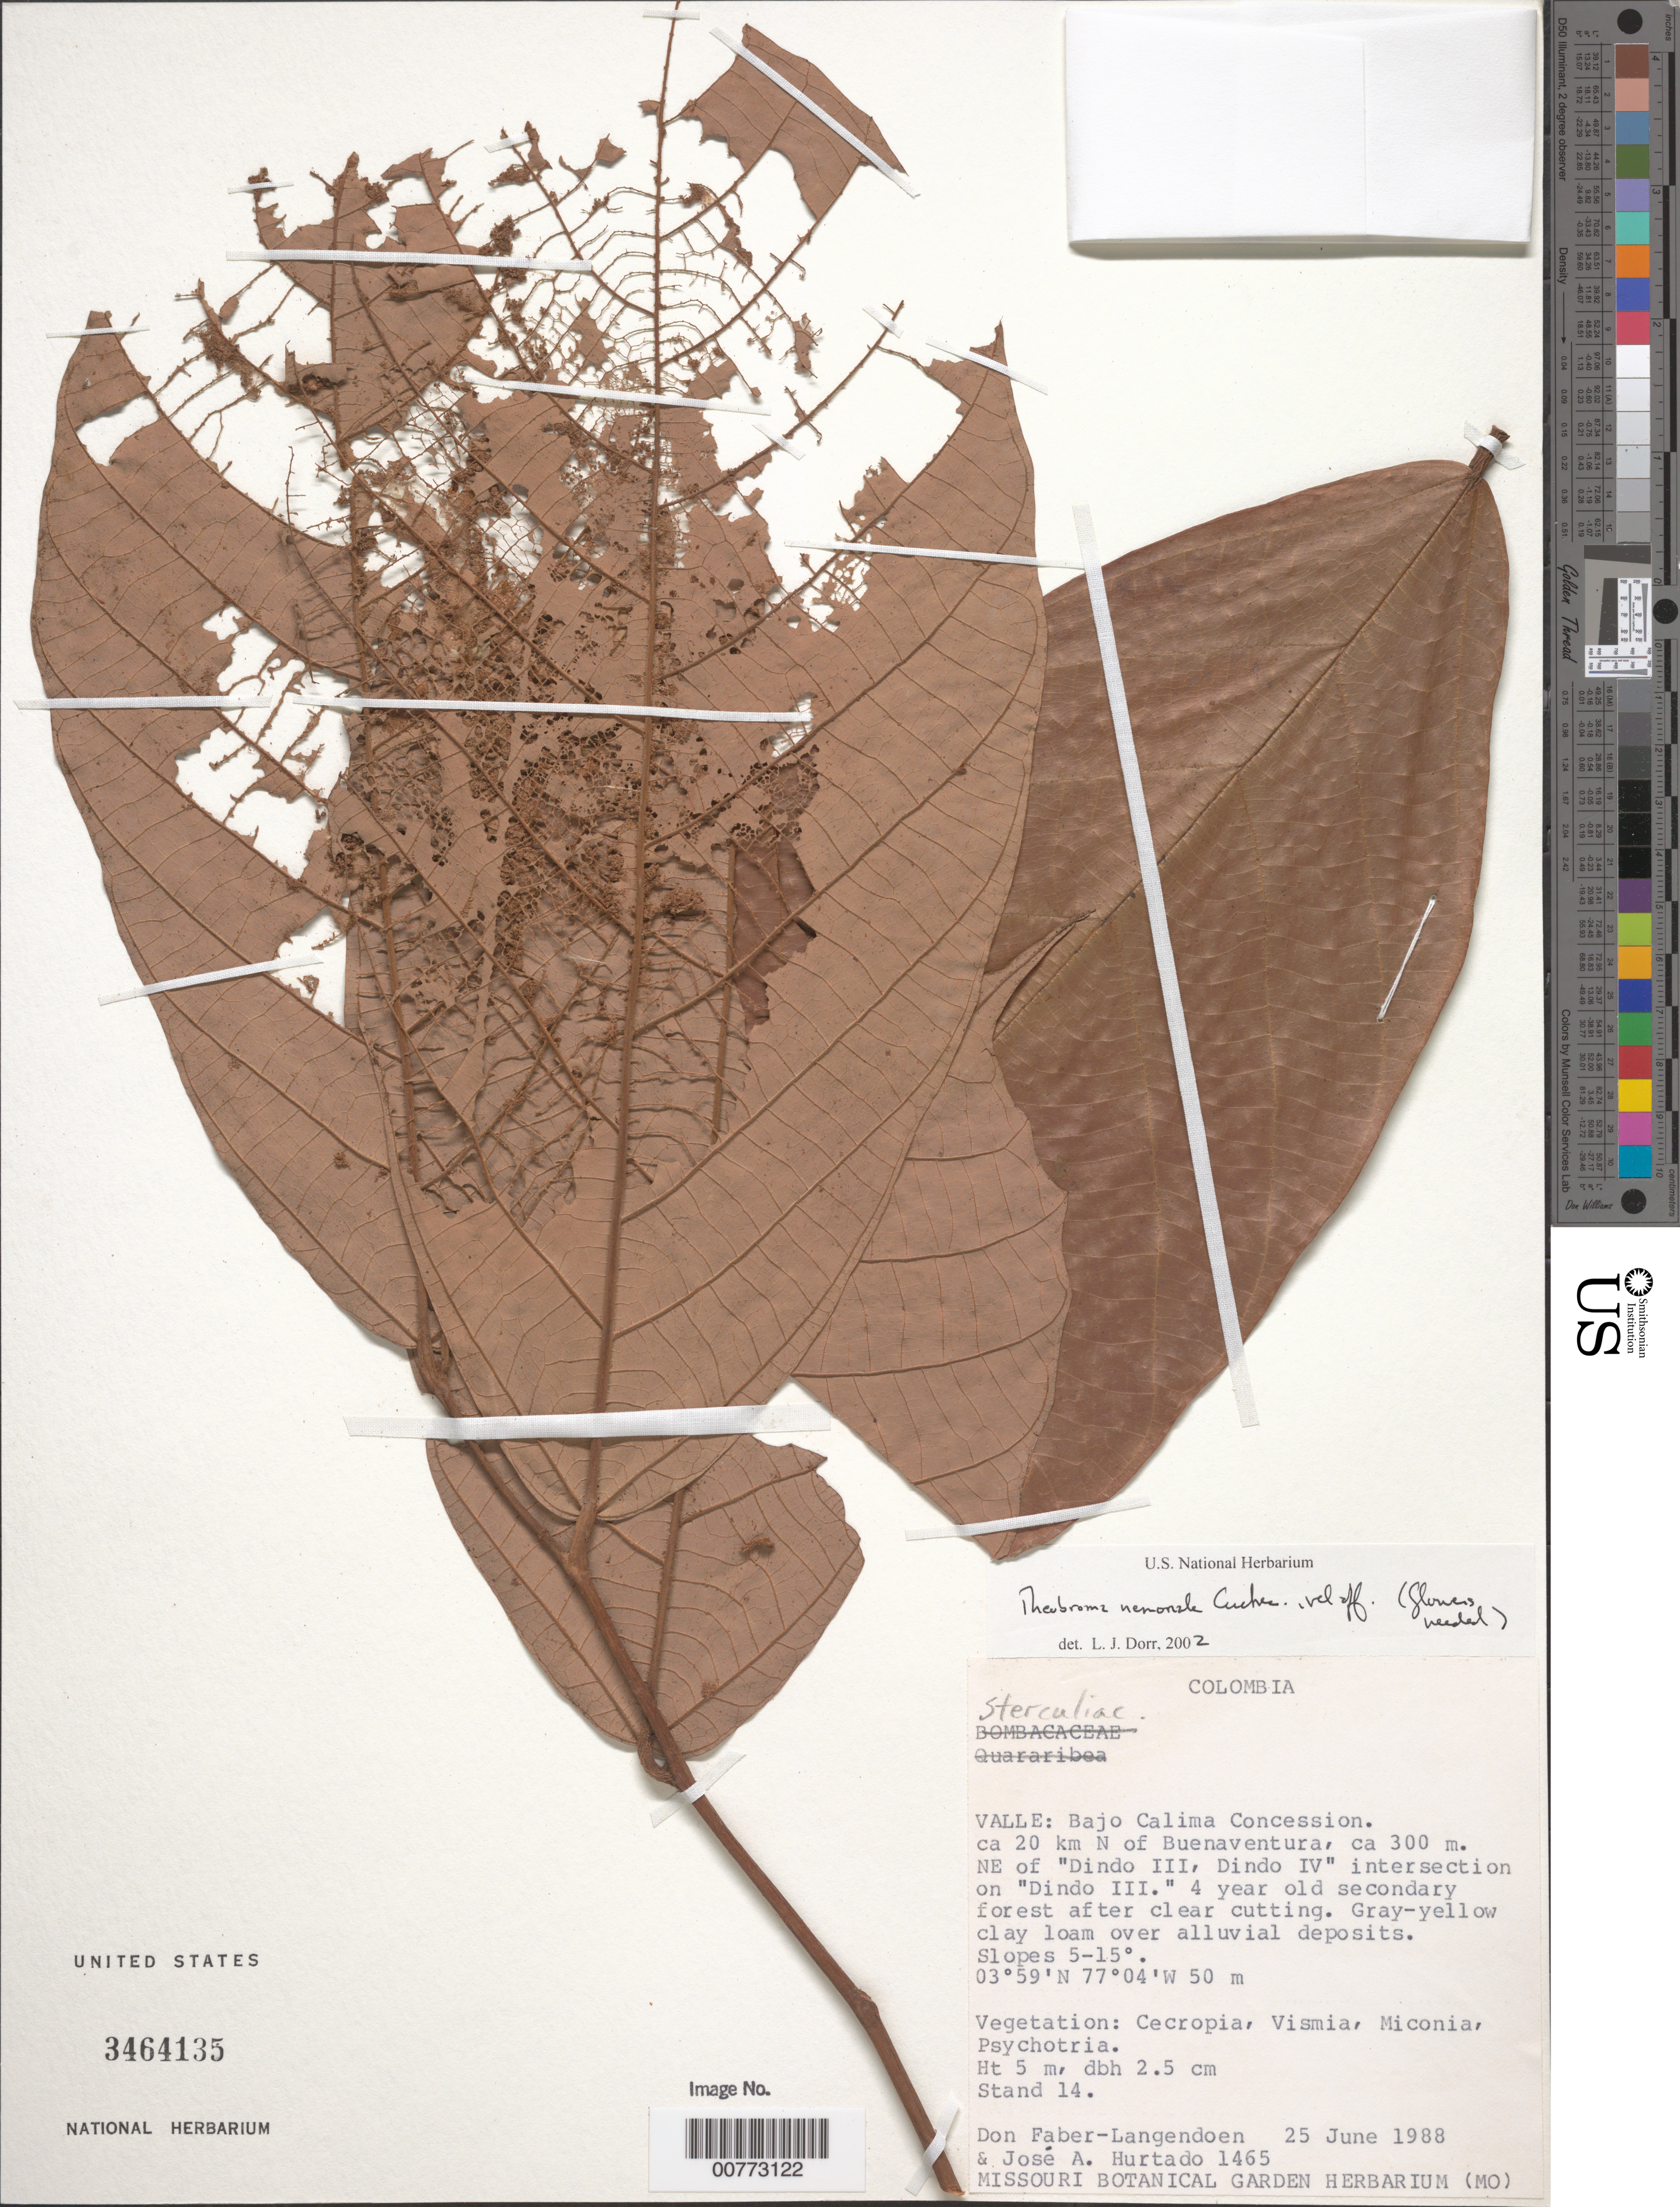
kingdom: Plantae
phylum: Tracheophyta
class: Magnoliopsida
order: Malvales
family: Malvaceae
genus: Theobroma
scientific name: Theobroma nemorale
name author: Cuatrec.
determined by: Dorr, L. J., (BOT), Smithsonian Institution - National Museum of Natural History (UNITED STATES)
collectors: D. Faber-Langendoen & J. Hurtado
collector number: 1465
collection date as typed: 25 Jun 1988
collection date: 1988-06-25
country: Colombia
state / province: Valle del Cauca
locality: Bajo Calima Concession, ca. 20 km N of Buenaventura, ca. 300 m NE of "Dindo III, Dindo IV" intersection on "Dindo III." Four year old secondary forest after clear cutting. Slopes 5-15 degrees.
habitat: Growing with Cecropia, Vismia, Miconia, Psychotria. Gray yellow clay loam over alluvial deposits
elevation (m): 50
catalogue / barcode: US 3464135